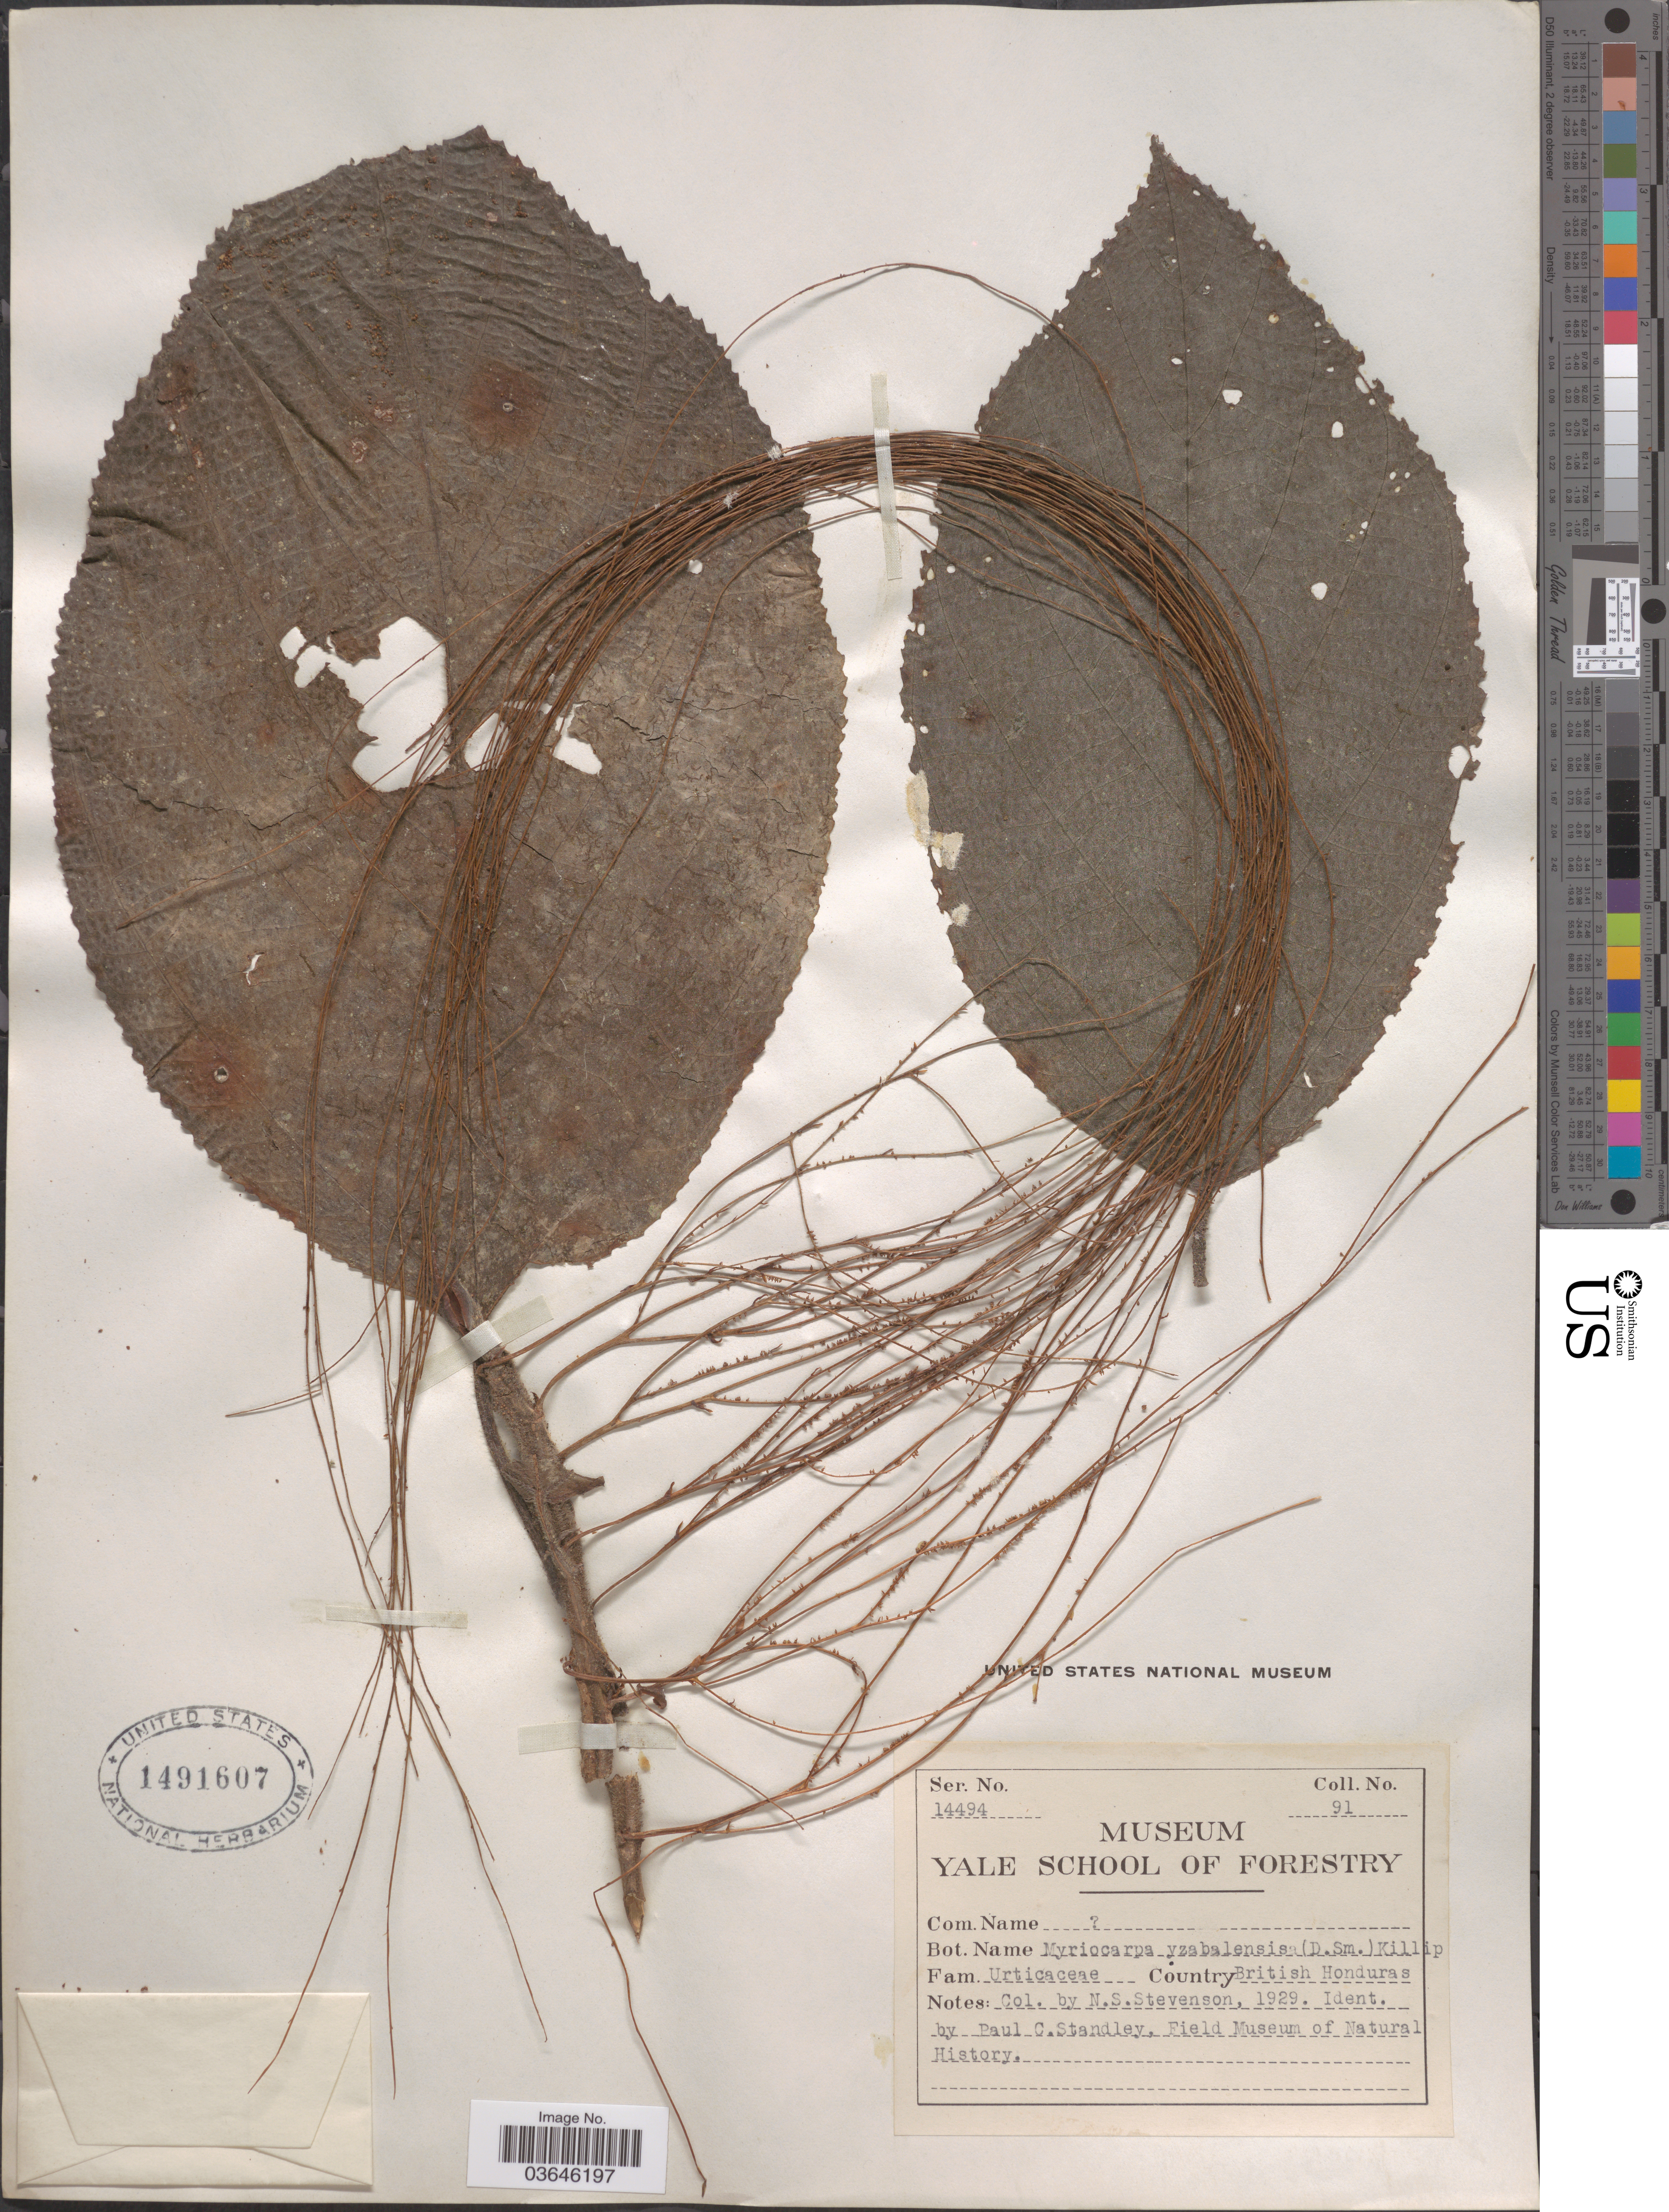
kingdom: Plantae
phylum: Tracheophyta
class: Magnoliopsida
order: Rosales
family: Urticaceae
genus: Myriocarpa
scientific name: Myriocarpa yzabalensis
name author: (Donn. Sm.) Killip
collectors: N. Stevenson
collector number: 91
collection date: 1929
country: Belize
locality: Country British Honduras.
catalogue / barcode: US 1491607